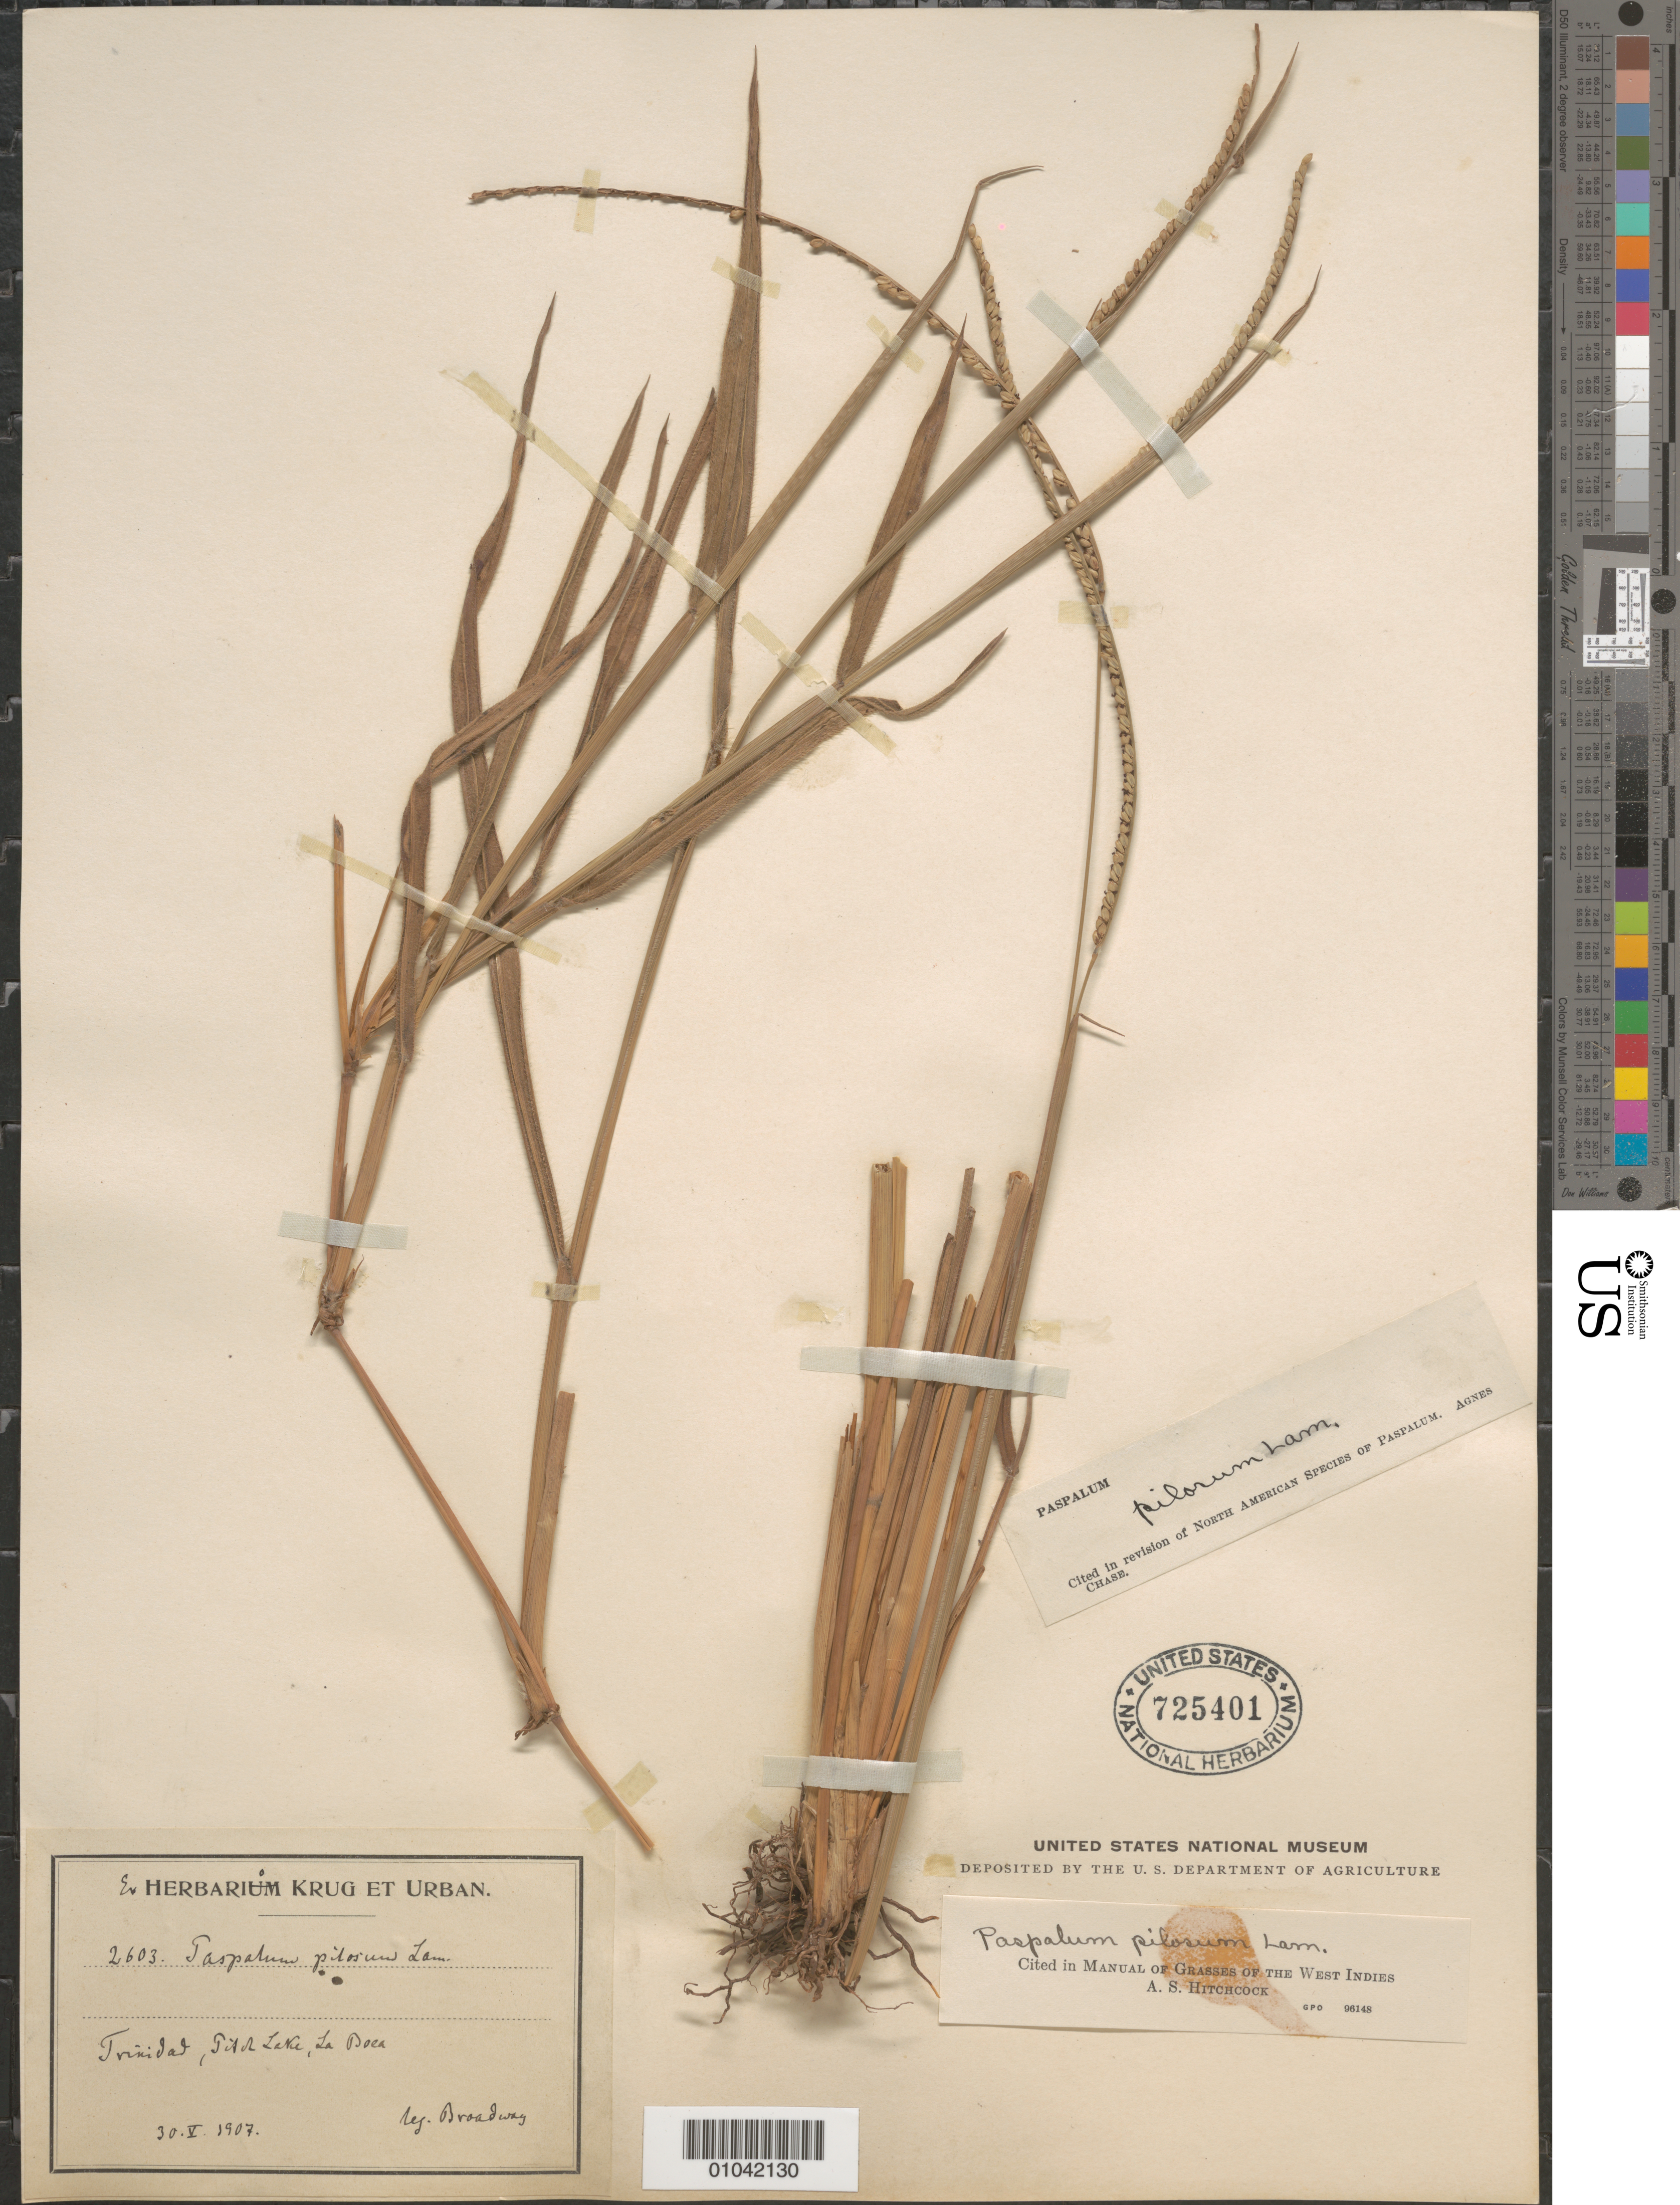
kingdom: Plantae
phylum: Tracheophyta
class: Liliopsida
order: Poales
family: Poaceae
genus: Paspalum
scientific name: Paspalum pilosum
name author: Lam.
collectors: -. Broadway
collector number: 2603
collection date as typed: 30 May 1907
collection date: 1907-05-30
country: Trinidad and Tobago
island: Trinidad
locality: La Boca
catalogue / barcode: US 725401